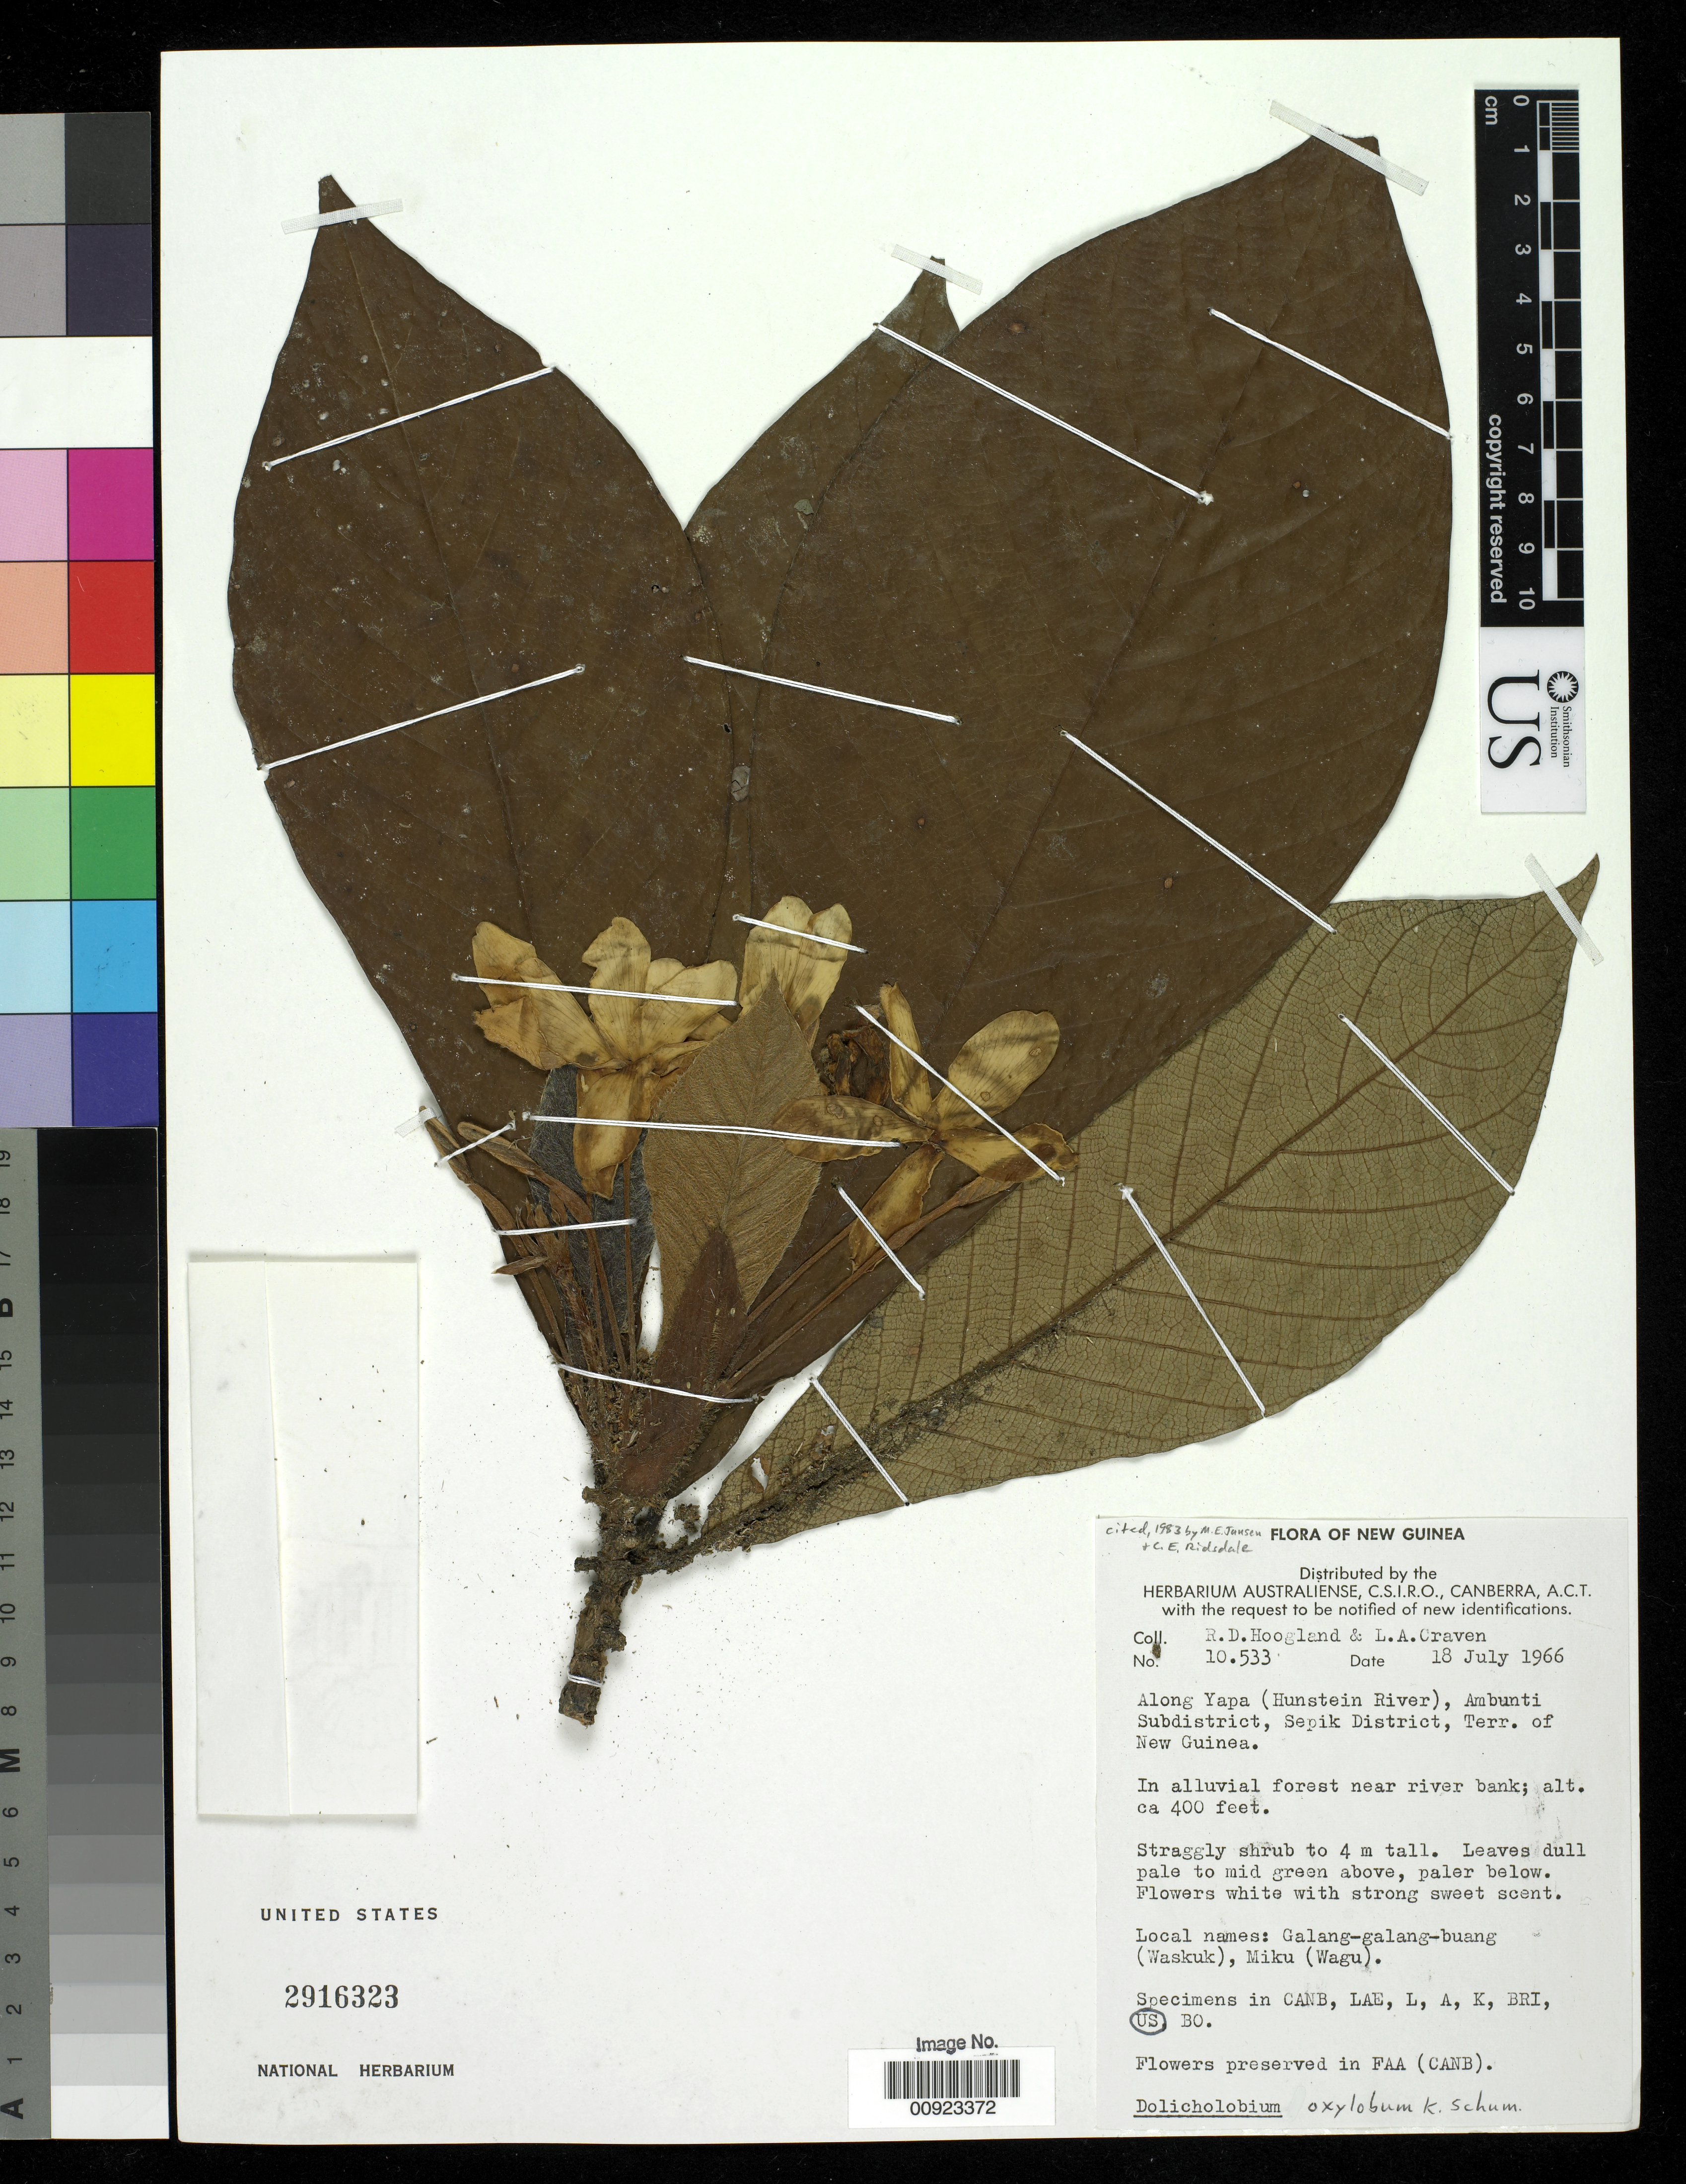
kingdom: Plantae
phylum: Tracheophyta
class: Magnoliopsida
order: Gentianales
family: Rubiaceae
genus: Dolicholobium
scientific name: Dolicholobium oxylobum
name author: K. Schum. & Lauterb.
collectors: R. D. Hoogland & L. A. Craven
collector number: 10533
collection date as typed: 18 Jul 1966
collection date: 1966-07-18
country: Papua New Guinea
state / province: Sepik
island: New Guinea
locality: Along Yapa (Hunstein River), Ambunti Subdistrict, Sepik Dist., Terr. of New Guinea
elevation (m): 122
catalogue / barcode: US 2916323